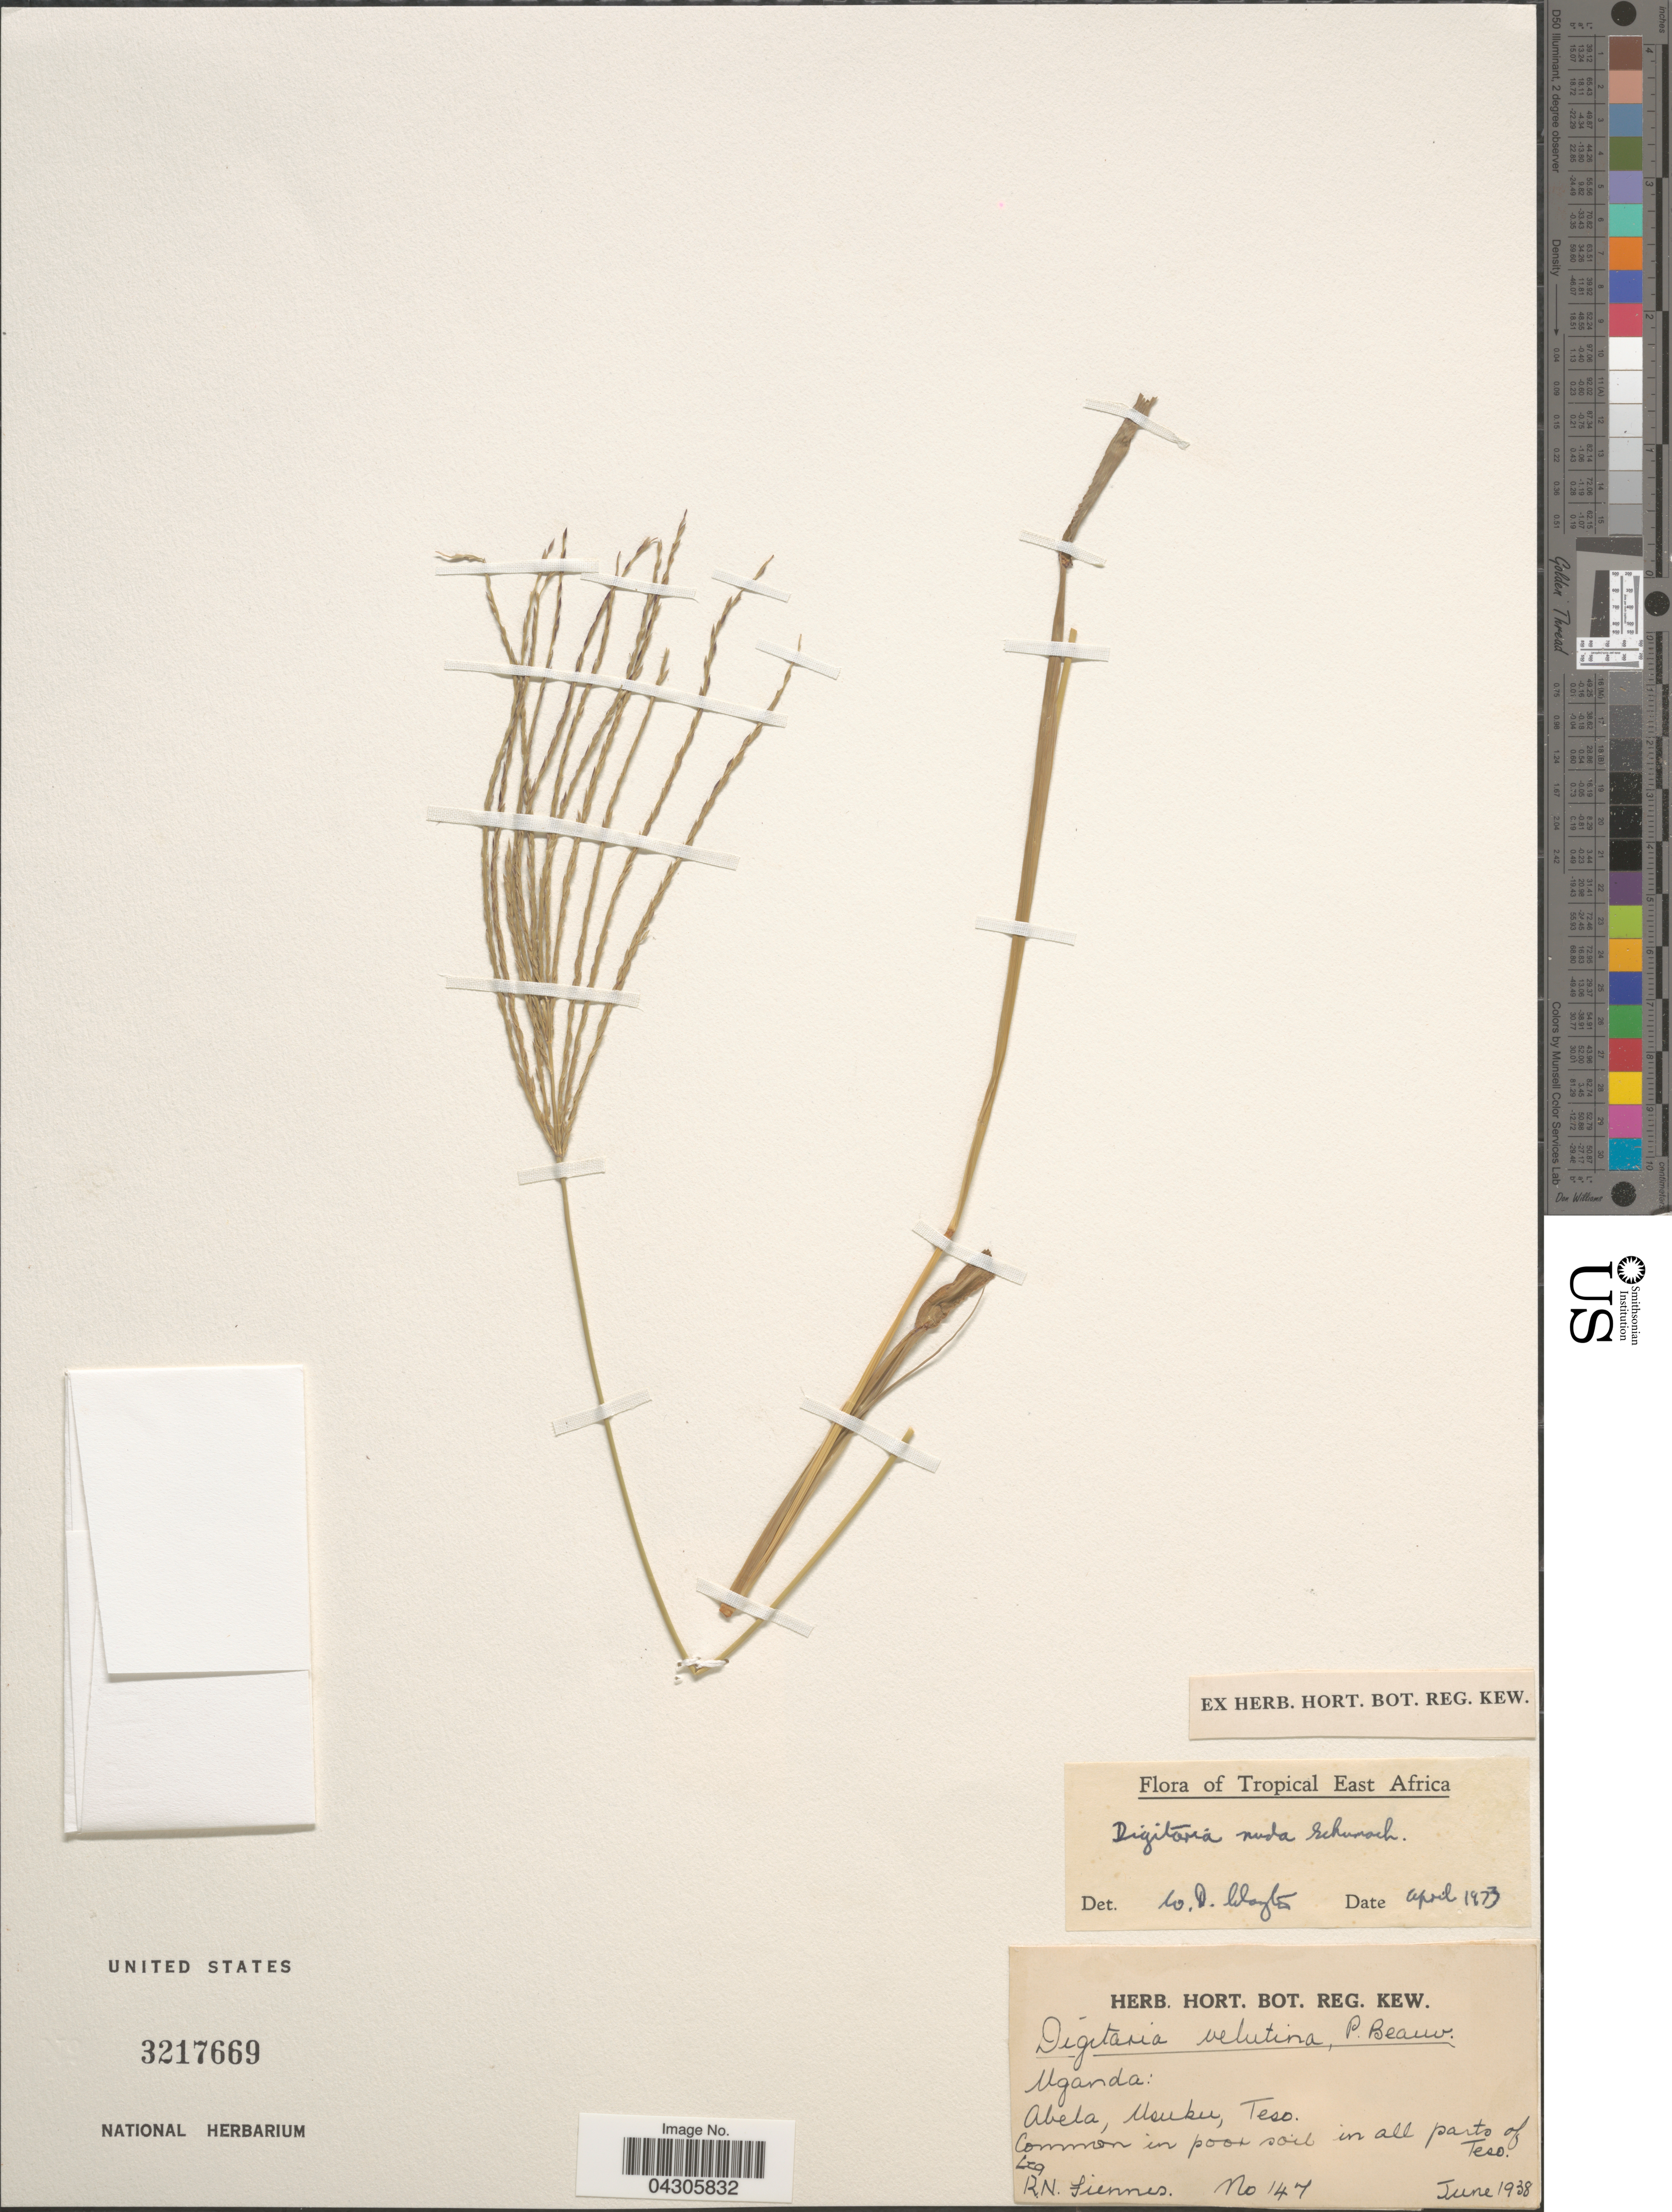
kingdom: Plantae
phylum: Tracheophyta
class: Liliopsida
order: Poales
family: Poaceae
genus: Digitaria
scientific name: Digitaria nuda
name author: Schumach.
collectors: R. Fiennes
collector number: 147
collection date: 1938-06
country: Uganda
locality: Abela, Usuku, Teso. In all parts of Teso.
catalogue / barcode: US 3217669